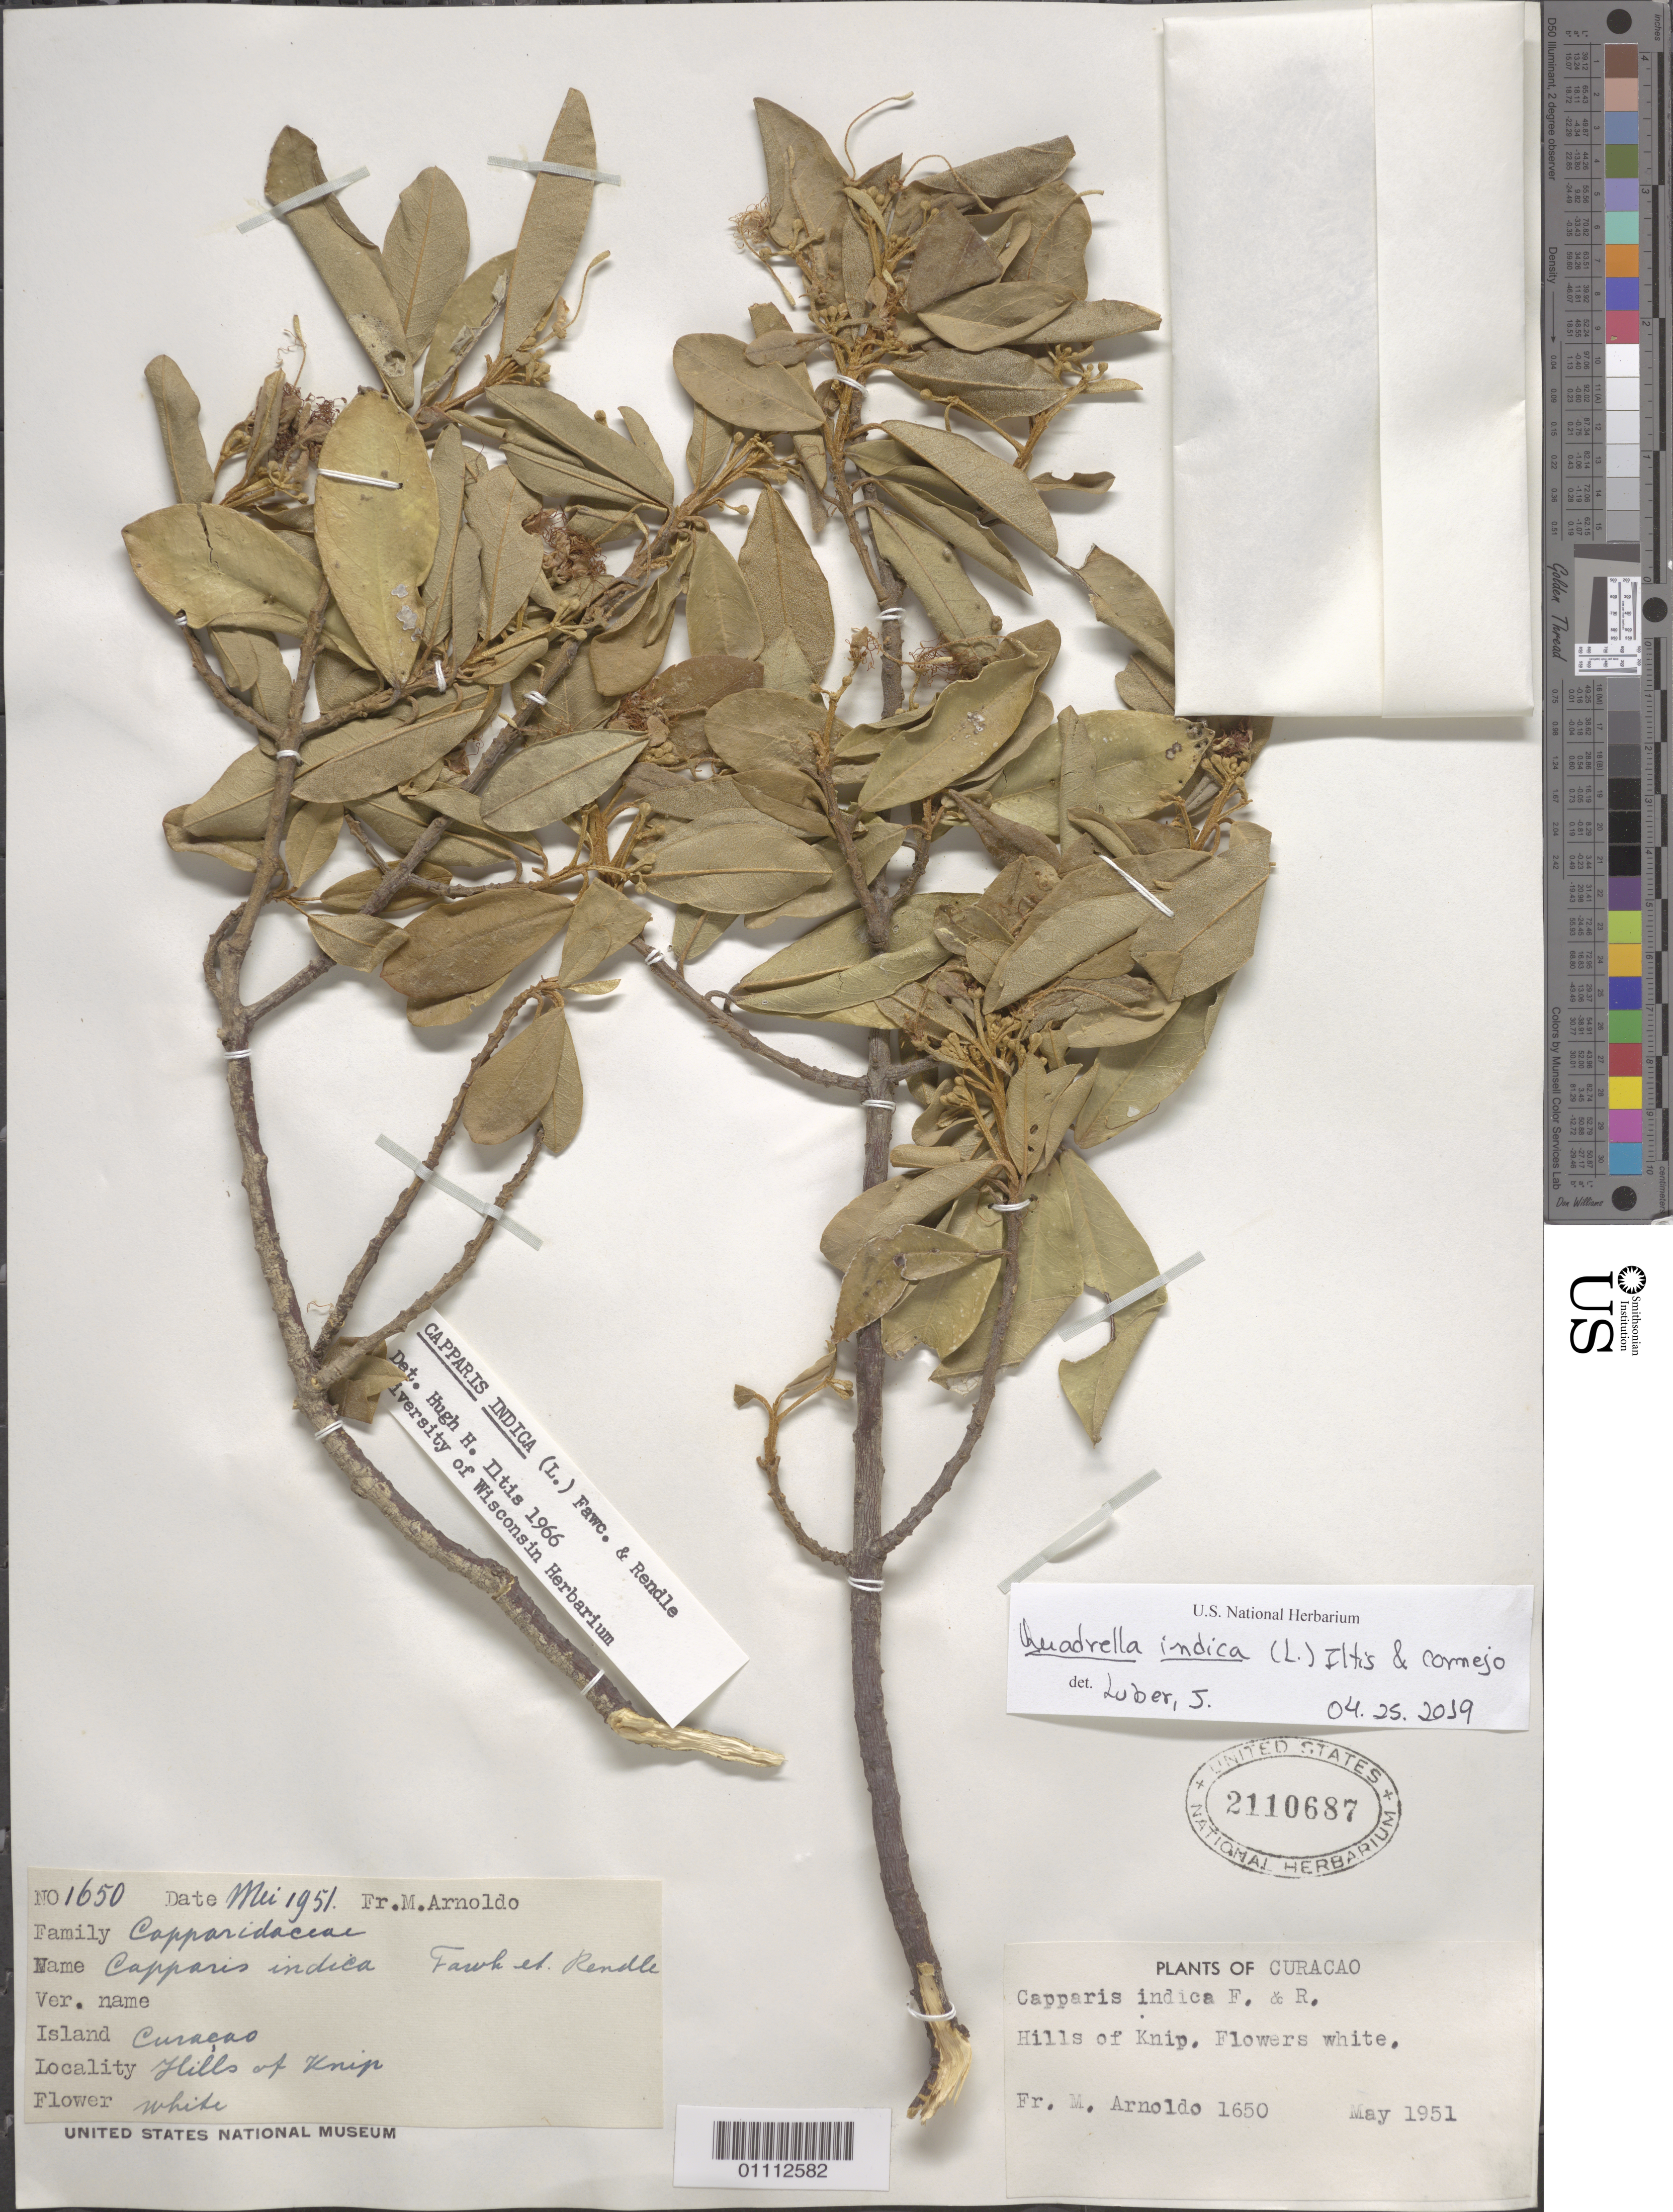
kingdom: Plantae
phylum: Tracheophyta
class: Magnoliopsida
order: Brassicales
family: Capparaceae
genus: Quadrella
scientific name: Quadrella indica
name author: (L.) Iltis & Cornejo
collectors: N. Arnoldo-Broeders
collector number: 1650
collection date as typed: May 1951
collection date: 1951-05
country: Curaçao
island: Curaçao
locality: Hills of knip.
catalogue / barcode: US 2110687